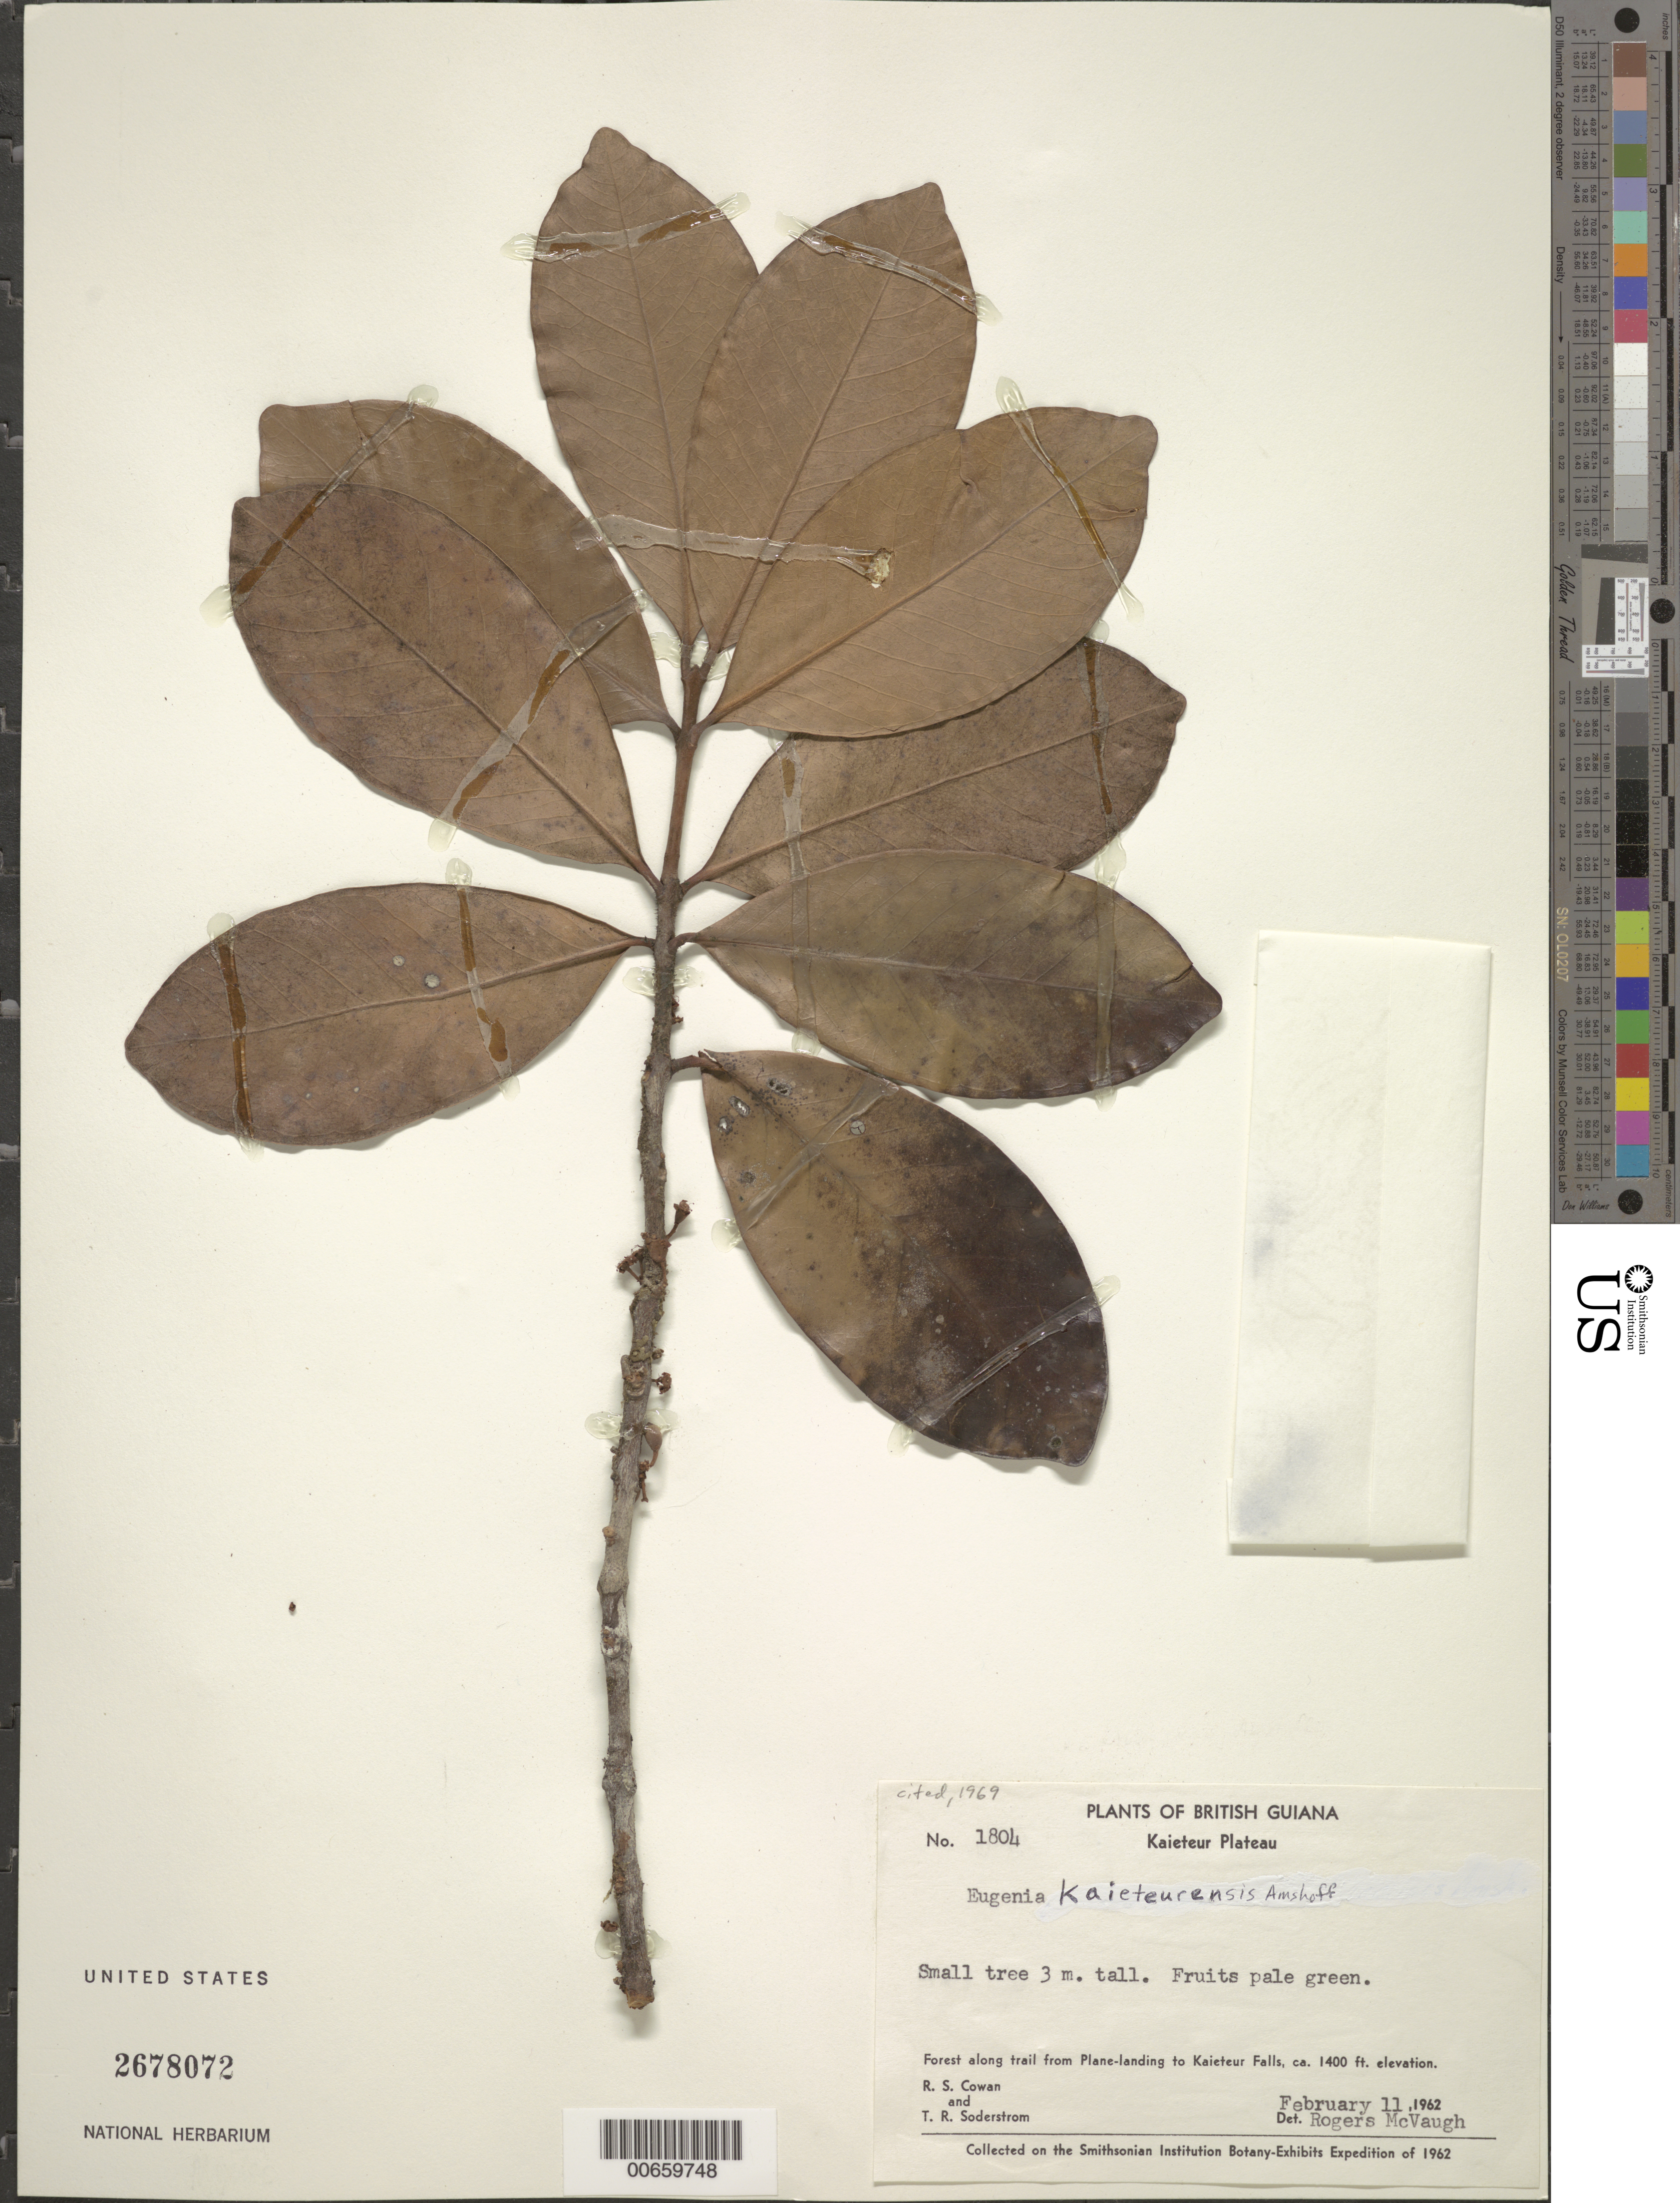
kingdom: Plantae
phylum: Tracheophyta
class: Magnoliopsida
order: Myrtales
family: Myrtaceae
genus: Eugenia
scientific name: Eugenia kaieteurensis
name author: Amshoff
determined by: McVaugh, R.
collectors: R. S. Cowan & T. R. Soderstrom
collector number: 1804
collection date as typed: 11-Feb-62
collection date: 1962-02-11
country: Guyana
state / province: Potaro-Siparuni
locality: Kaieteur Plateau, along trail from plane landing to Kaieteur Falls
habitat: Forest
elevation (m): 427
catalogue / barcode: US 2678072